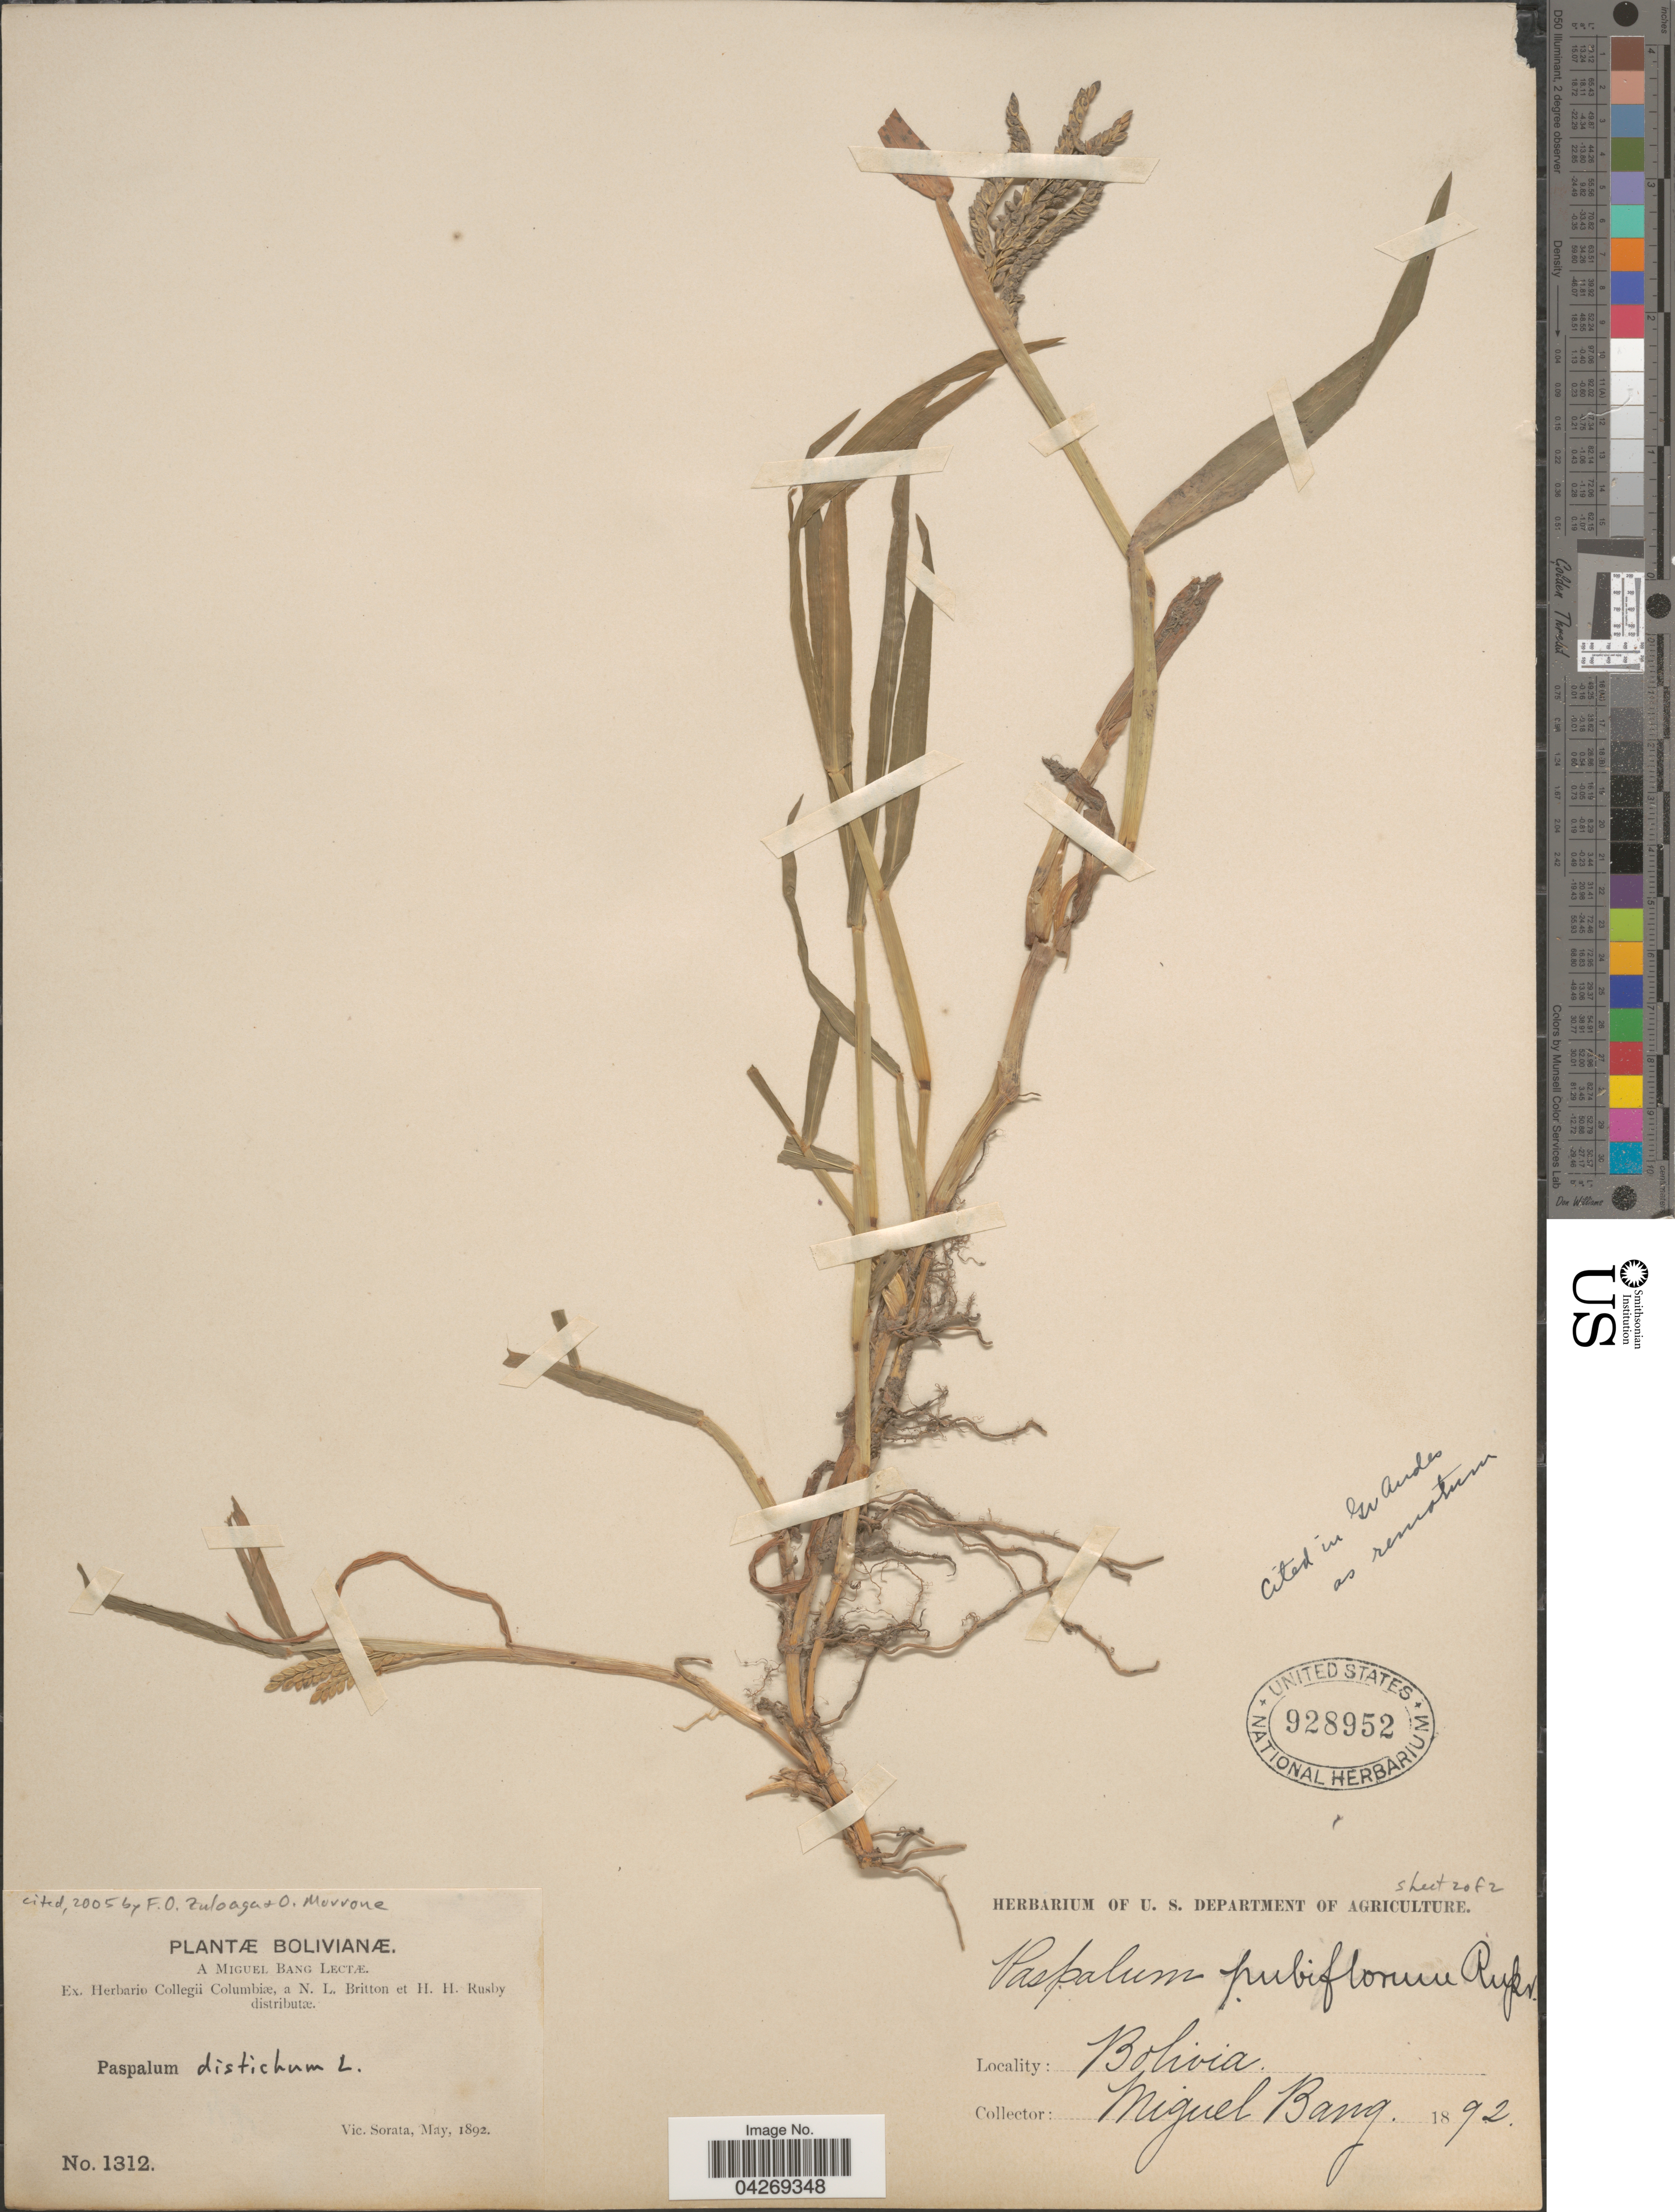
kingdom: Plantae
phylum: Tracheophyta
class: Liliopsida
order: Poales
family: Poaceae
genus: Paspalum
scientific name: Paspalum distichum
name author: L.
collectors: M. Bang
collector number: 1312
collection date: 1892-05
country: Bolivia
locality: Vic. Sorata.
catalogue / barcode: US 928952